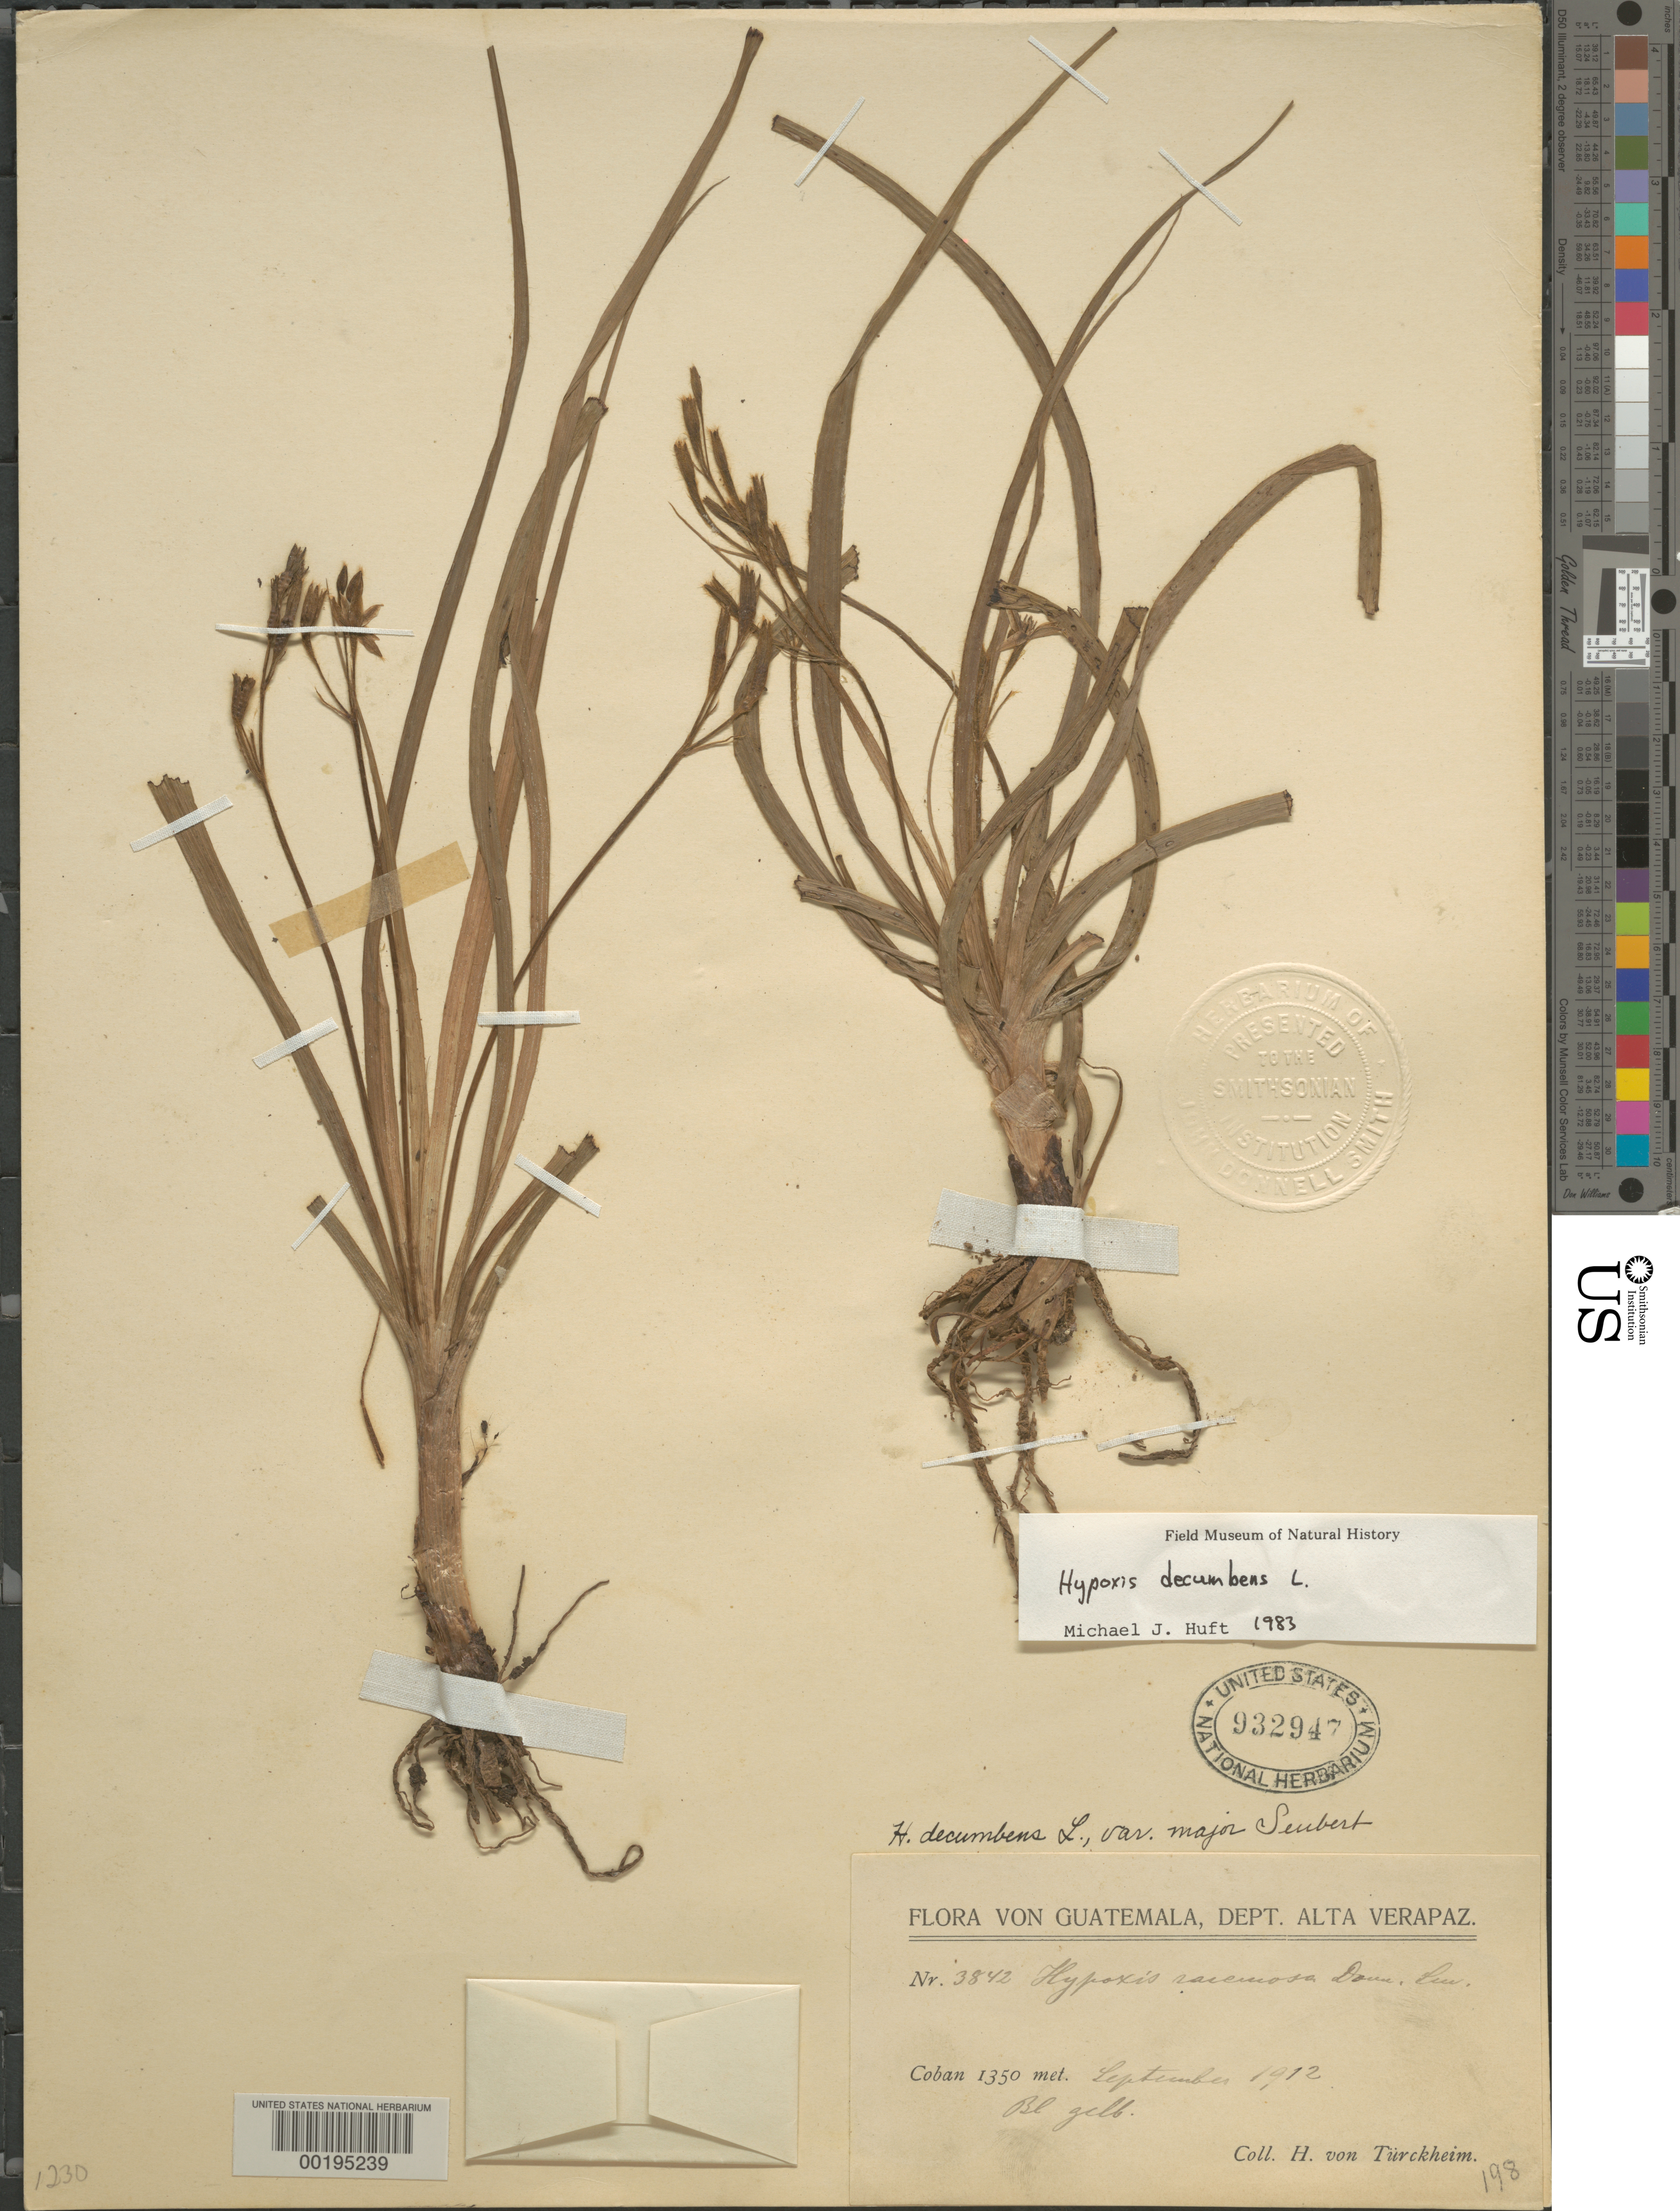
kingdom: Plantae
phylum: Tracheophyta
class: Liliopsida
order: Asparagales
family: Hypoxidaceae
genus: Hypoxis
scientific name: Hypoxis decumbens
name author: L.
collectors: H. von Türckheim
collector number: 3842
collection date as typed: Sep 1912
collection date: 1912-09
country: Guatemala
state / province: Alta Verapaz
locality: Cobán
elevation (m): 1350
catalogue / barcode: US 932947